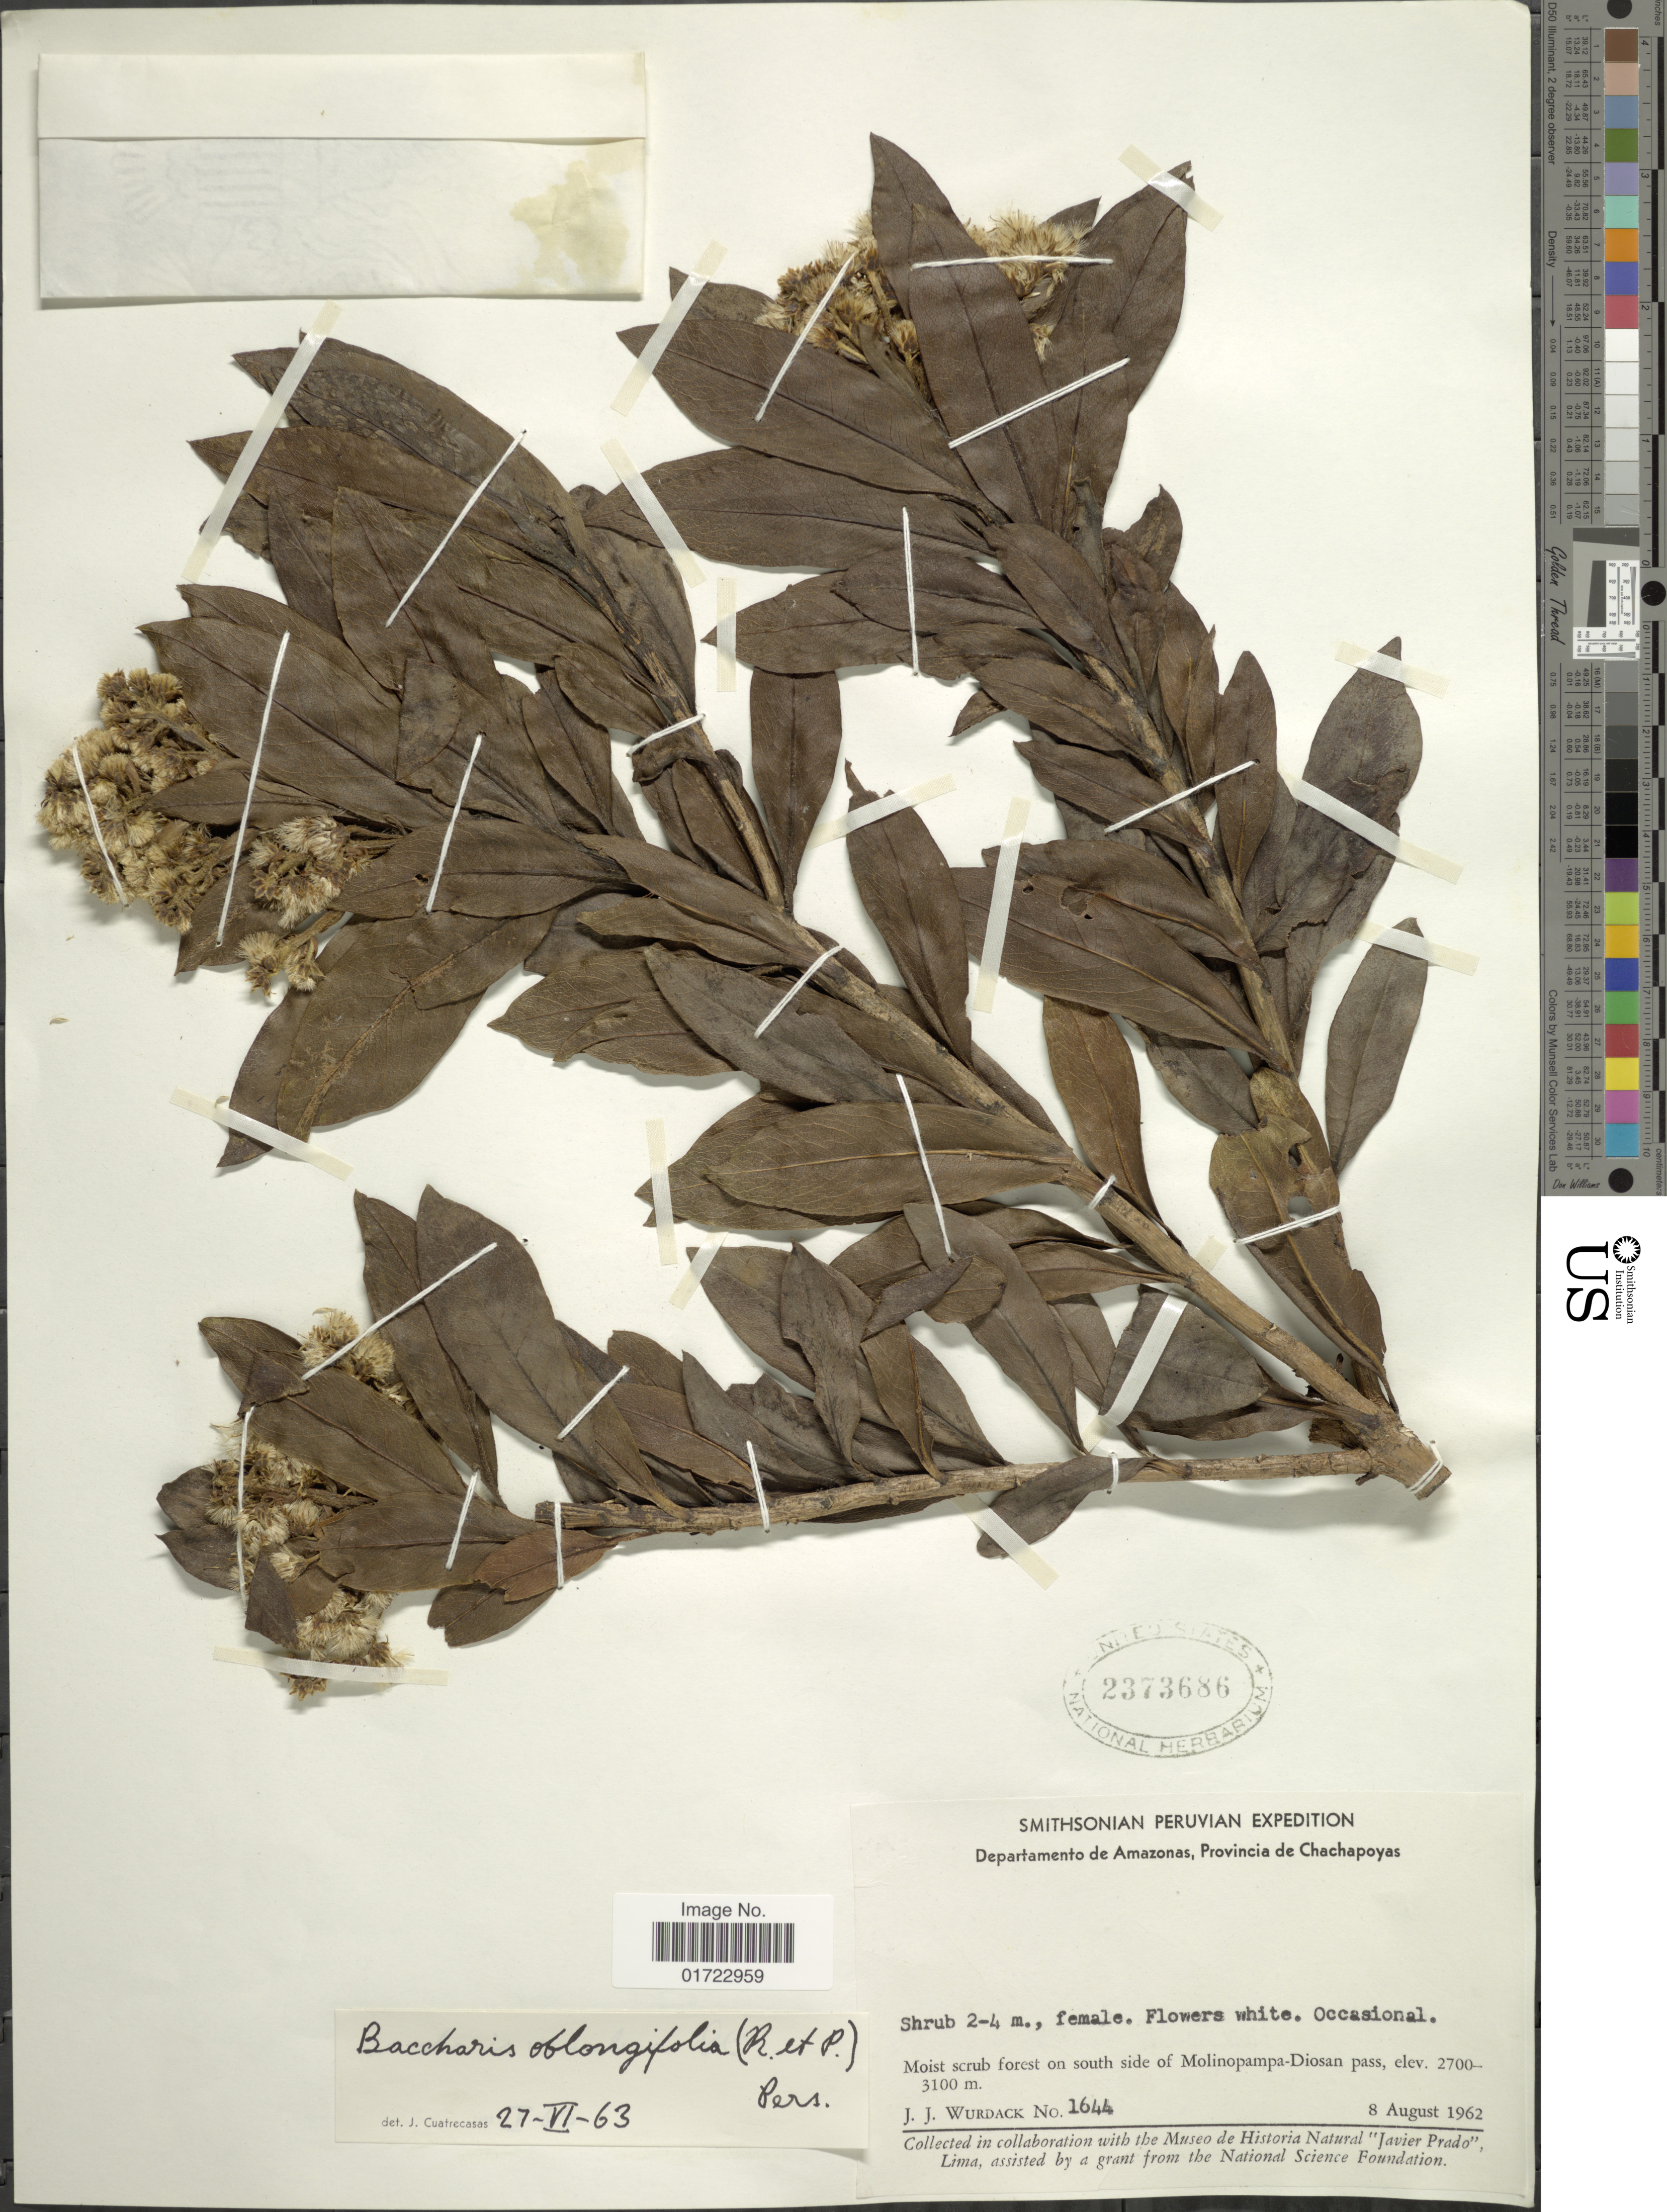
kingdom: Plantae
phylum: Tracheophyta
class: Magnoliopsida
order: Asterales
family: Asteraceae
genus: Baccharis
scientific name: Baccharis oblongifolia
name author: (Ruiz & Pav.) Pers.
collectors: J. J. Wurdack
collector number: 1644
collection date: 1962-08-08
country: Peru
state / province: Amazonas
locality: Provincia de Chachapoyas. south side of Molinopampa-Diosan pass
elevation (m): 2700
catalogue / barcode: US 2373686